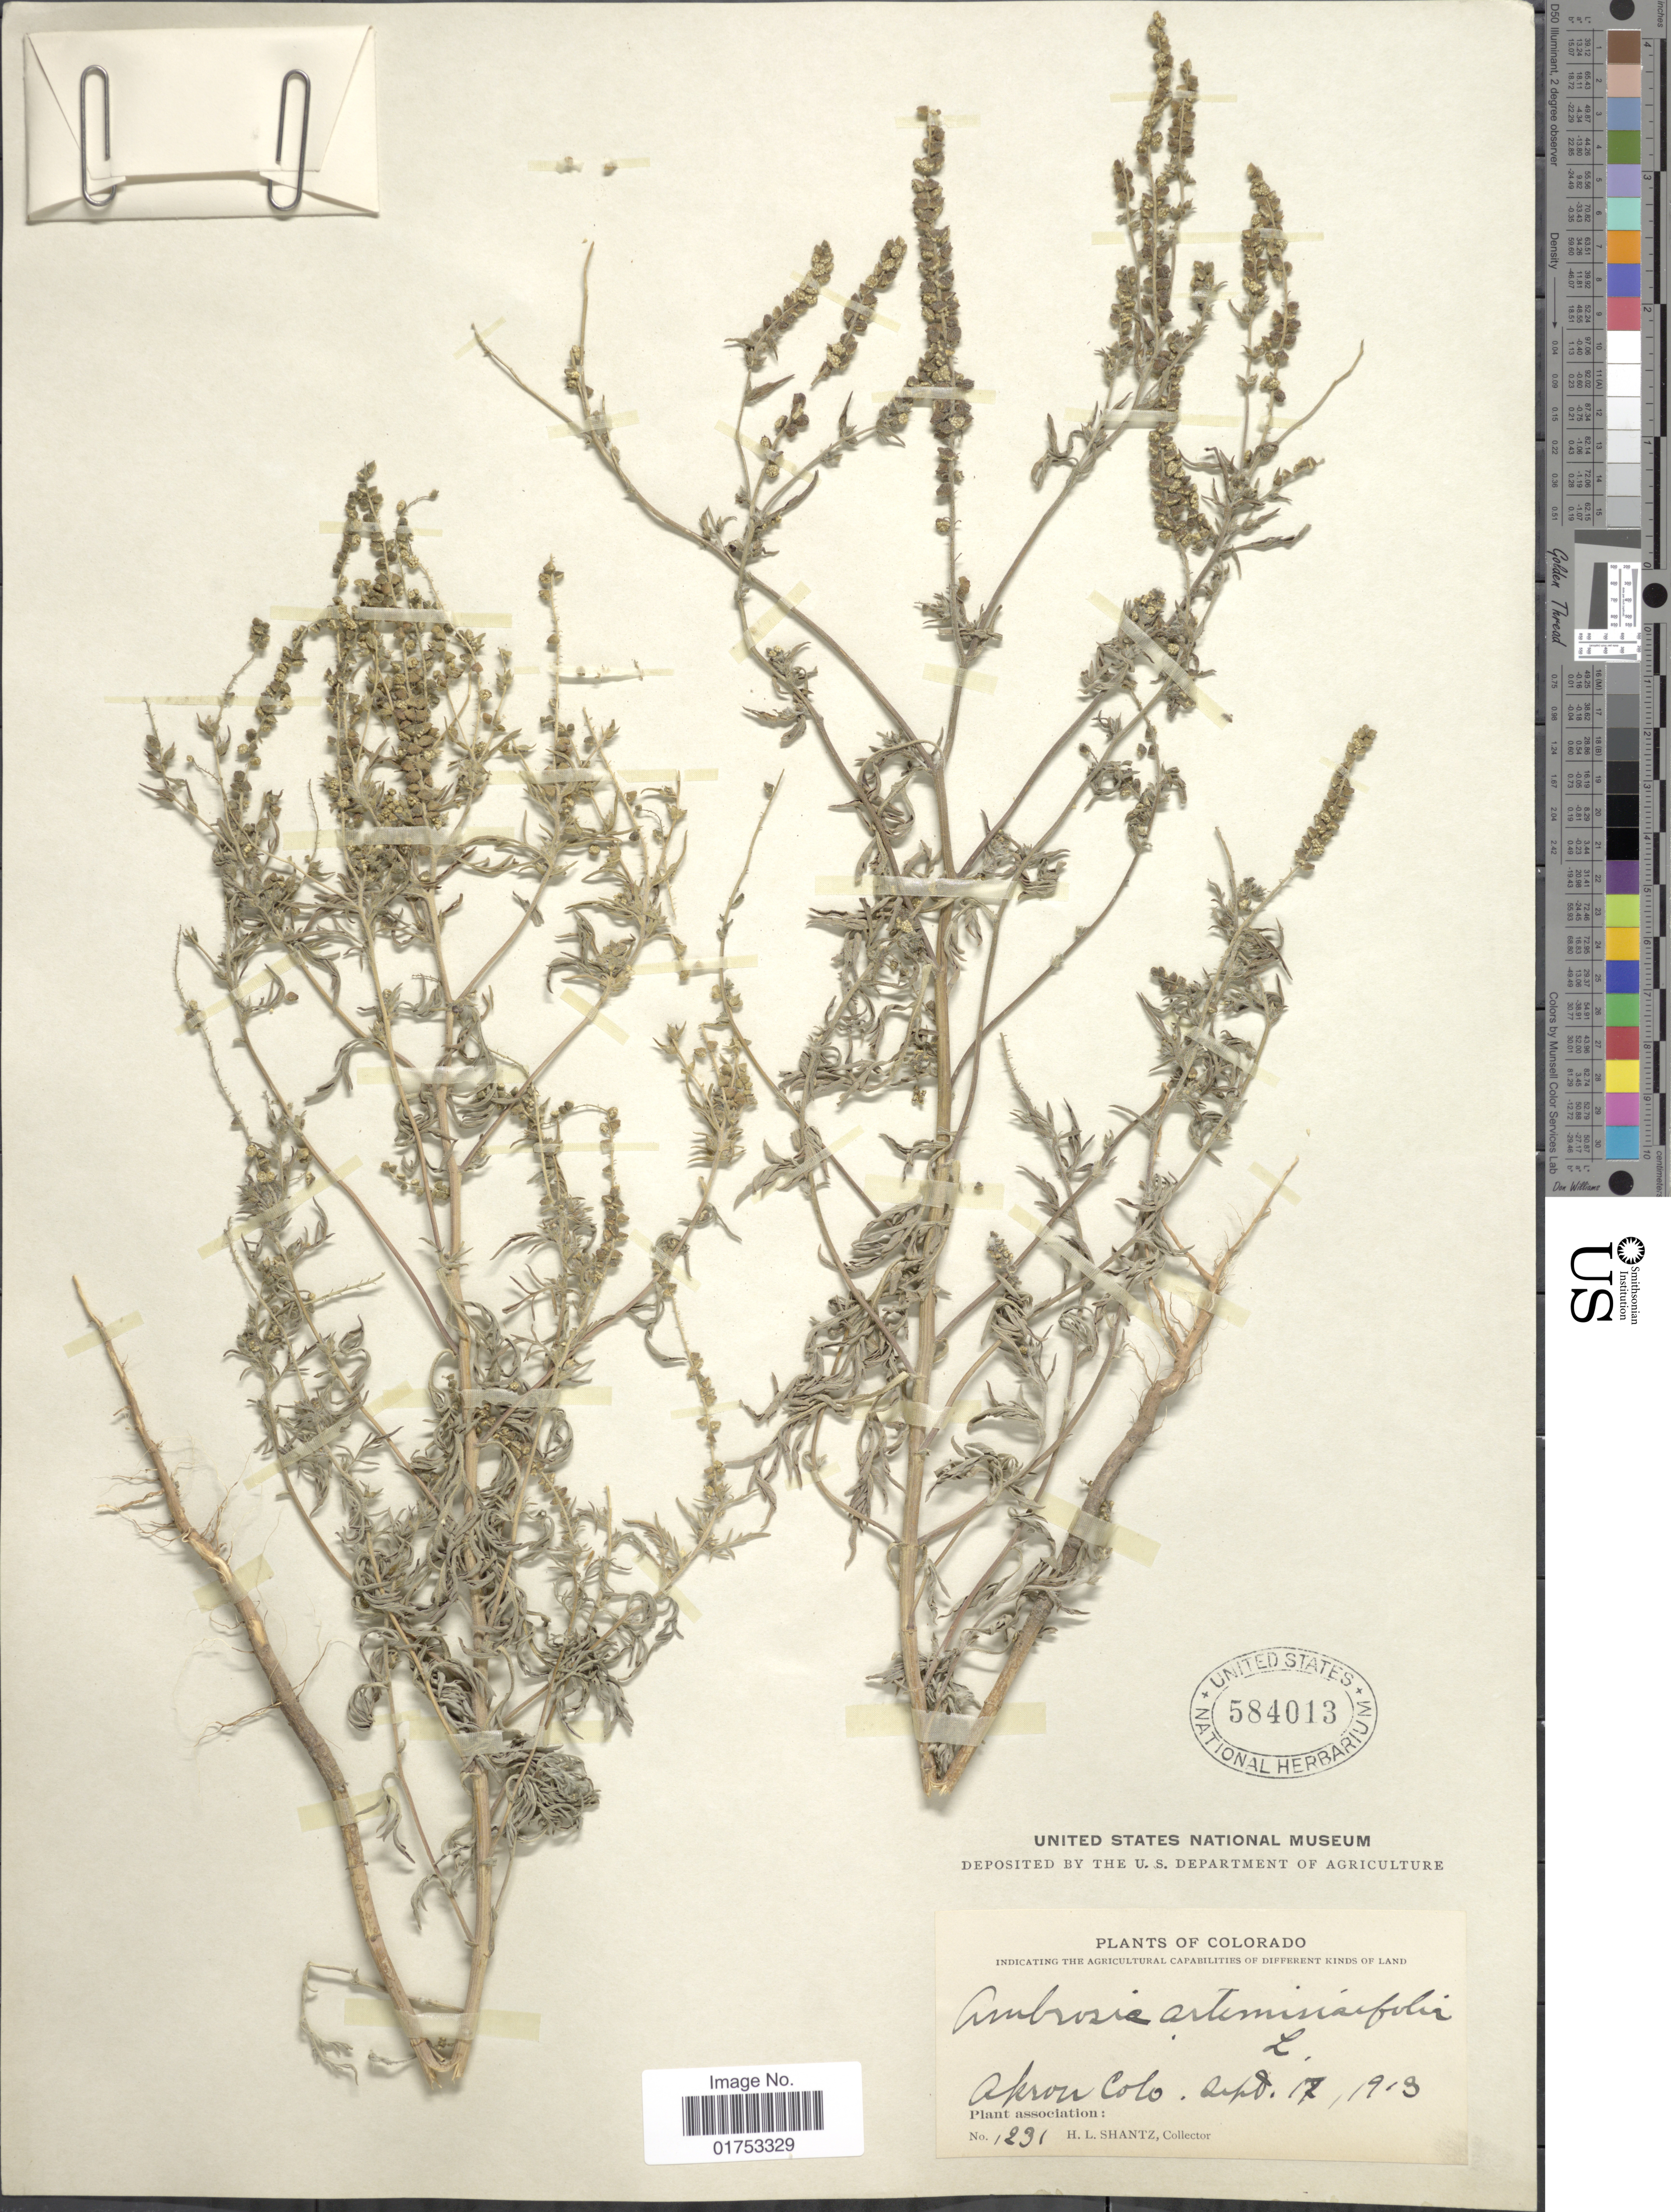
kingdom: Plantae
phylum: Tracheophyta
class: Magnoliopsida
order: Asterales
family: Asteraceae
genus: Ambrosia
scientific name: Ambrosia artemisiifolia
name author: L.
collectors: H. Shantz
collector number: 1231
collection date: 1913-09-17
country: United States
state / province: Colorado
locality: Akron, Colo.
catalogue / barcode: US 584013